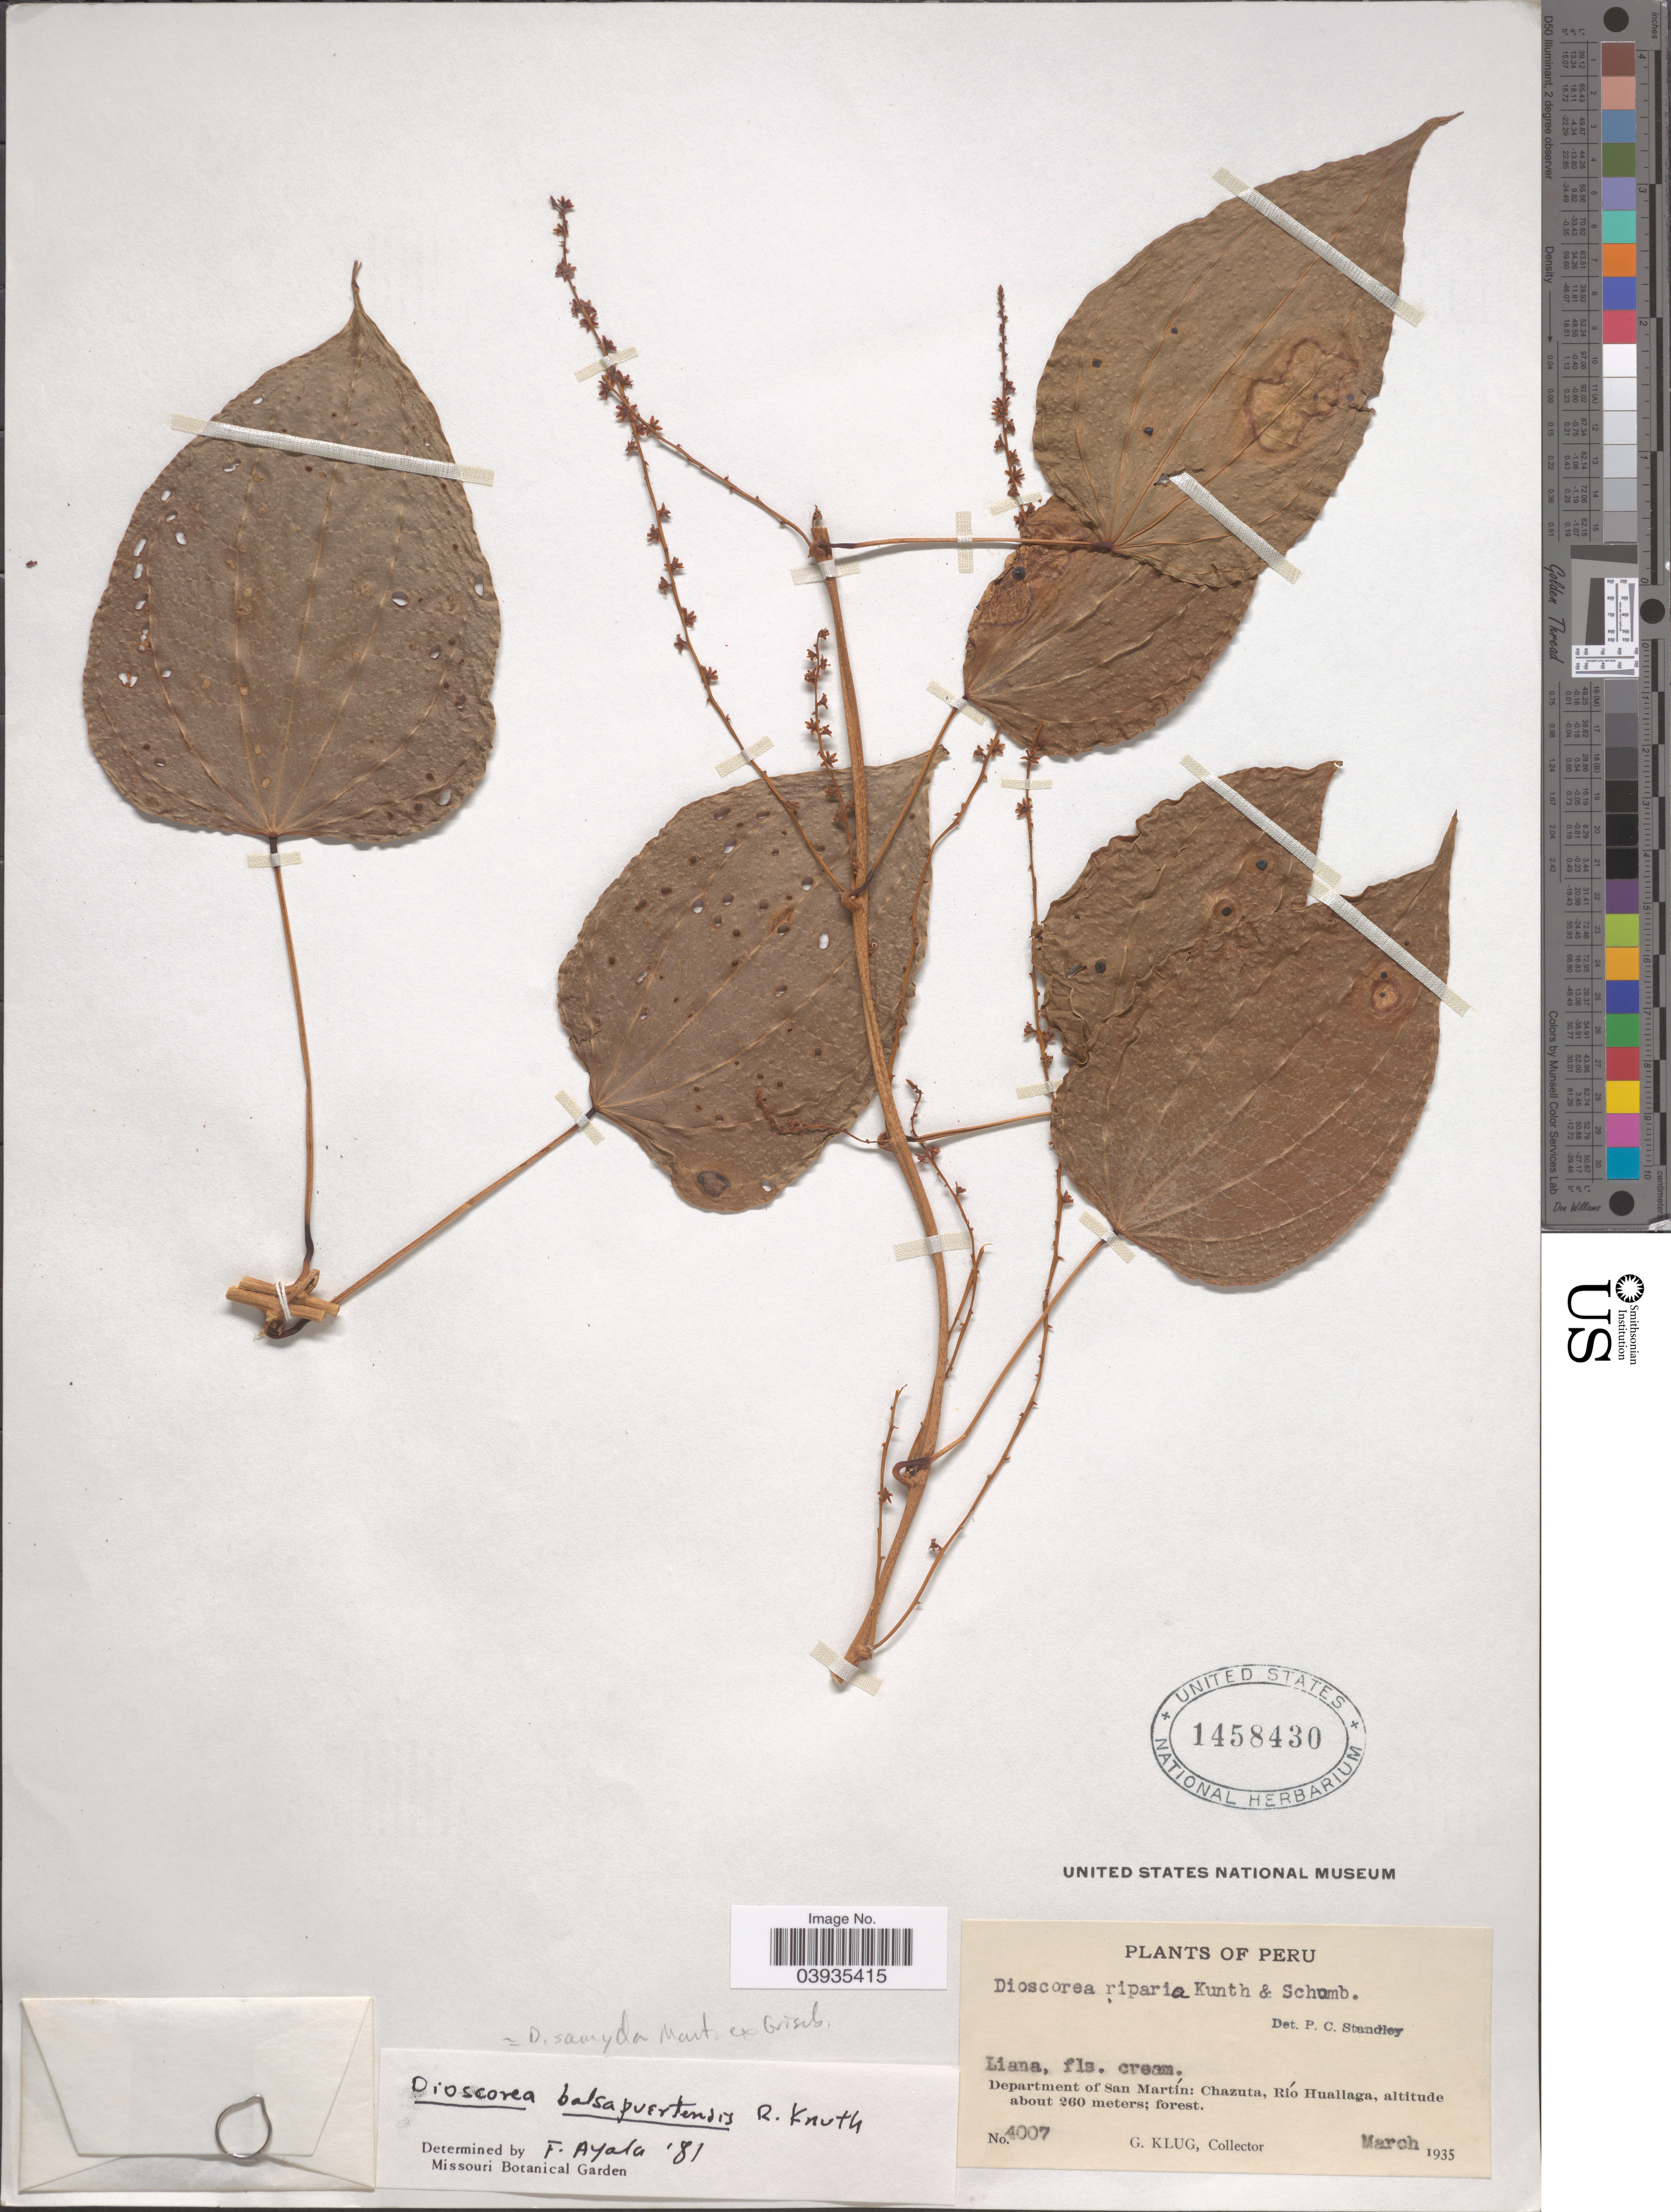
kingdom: Plantae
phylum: Tracheophyta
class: Liliopsida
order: Dioscoreales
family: Dioscoreaceae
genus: Dioscorea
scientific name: Dioscorea samydea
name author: Griseb.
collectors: G. Klug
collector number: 4007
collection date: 1935-03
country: Peru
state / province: San Martín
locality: Department of San Martín: Chazuta, Río Huallaga.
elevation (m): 260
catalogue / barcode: US 1458430